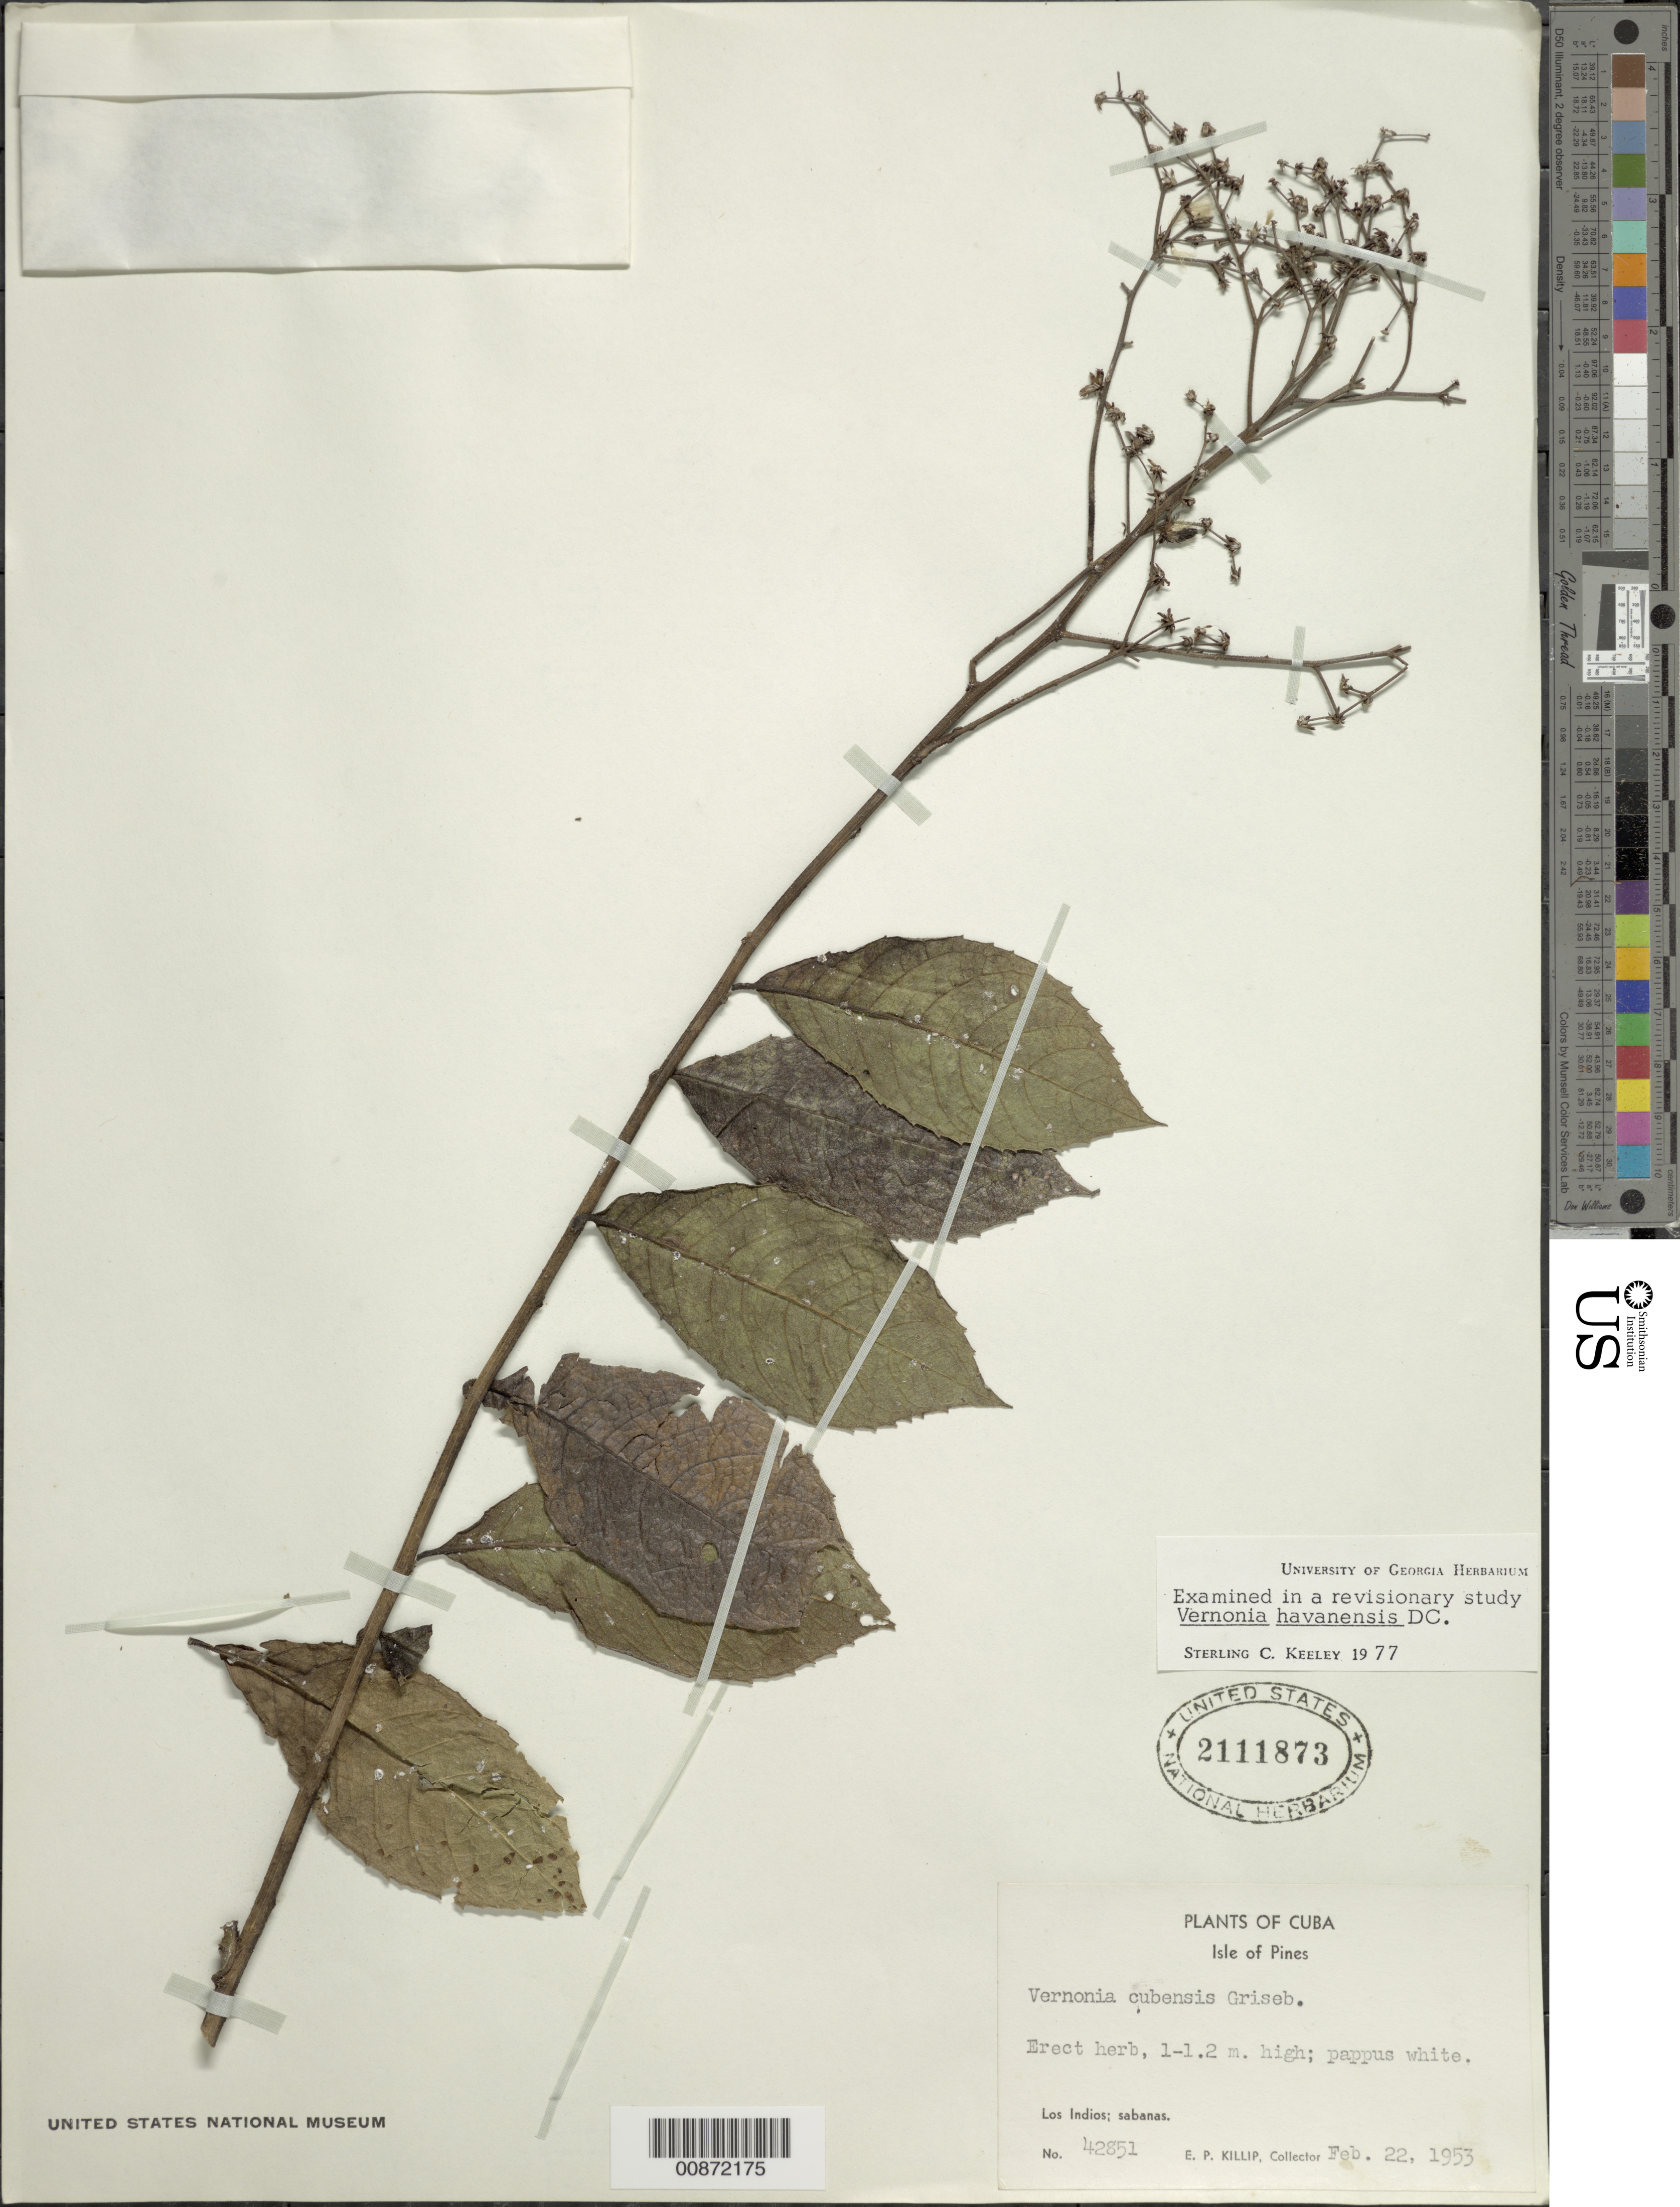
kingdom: Plantae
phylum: Tracheophyta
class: Magnoliopsida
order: Asterales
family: Asteraceae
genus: Vernonanthura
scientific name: Vernonanthura havanensis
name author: (DC.) H. Rob.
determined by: Keeley, S. C.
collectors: E. P. Killip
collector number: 42851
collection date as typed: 22 Feb 1953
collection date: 1953-02-22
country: Cuba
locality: Los Indios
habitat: Sabanas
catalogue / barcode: US 2111873